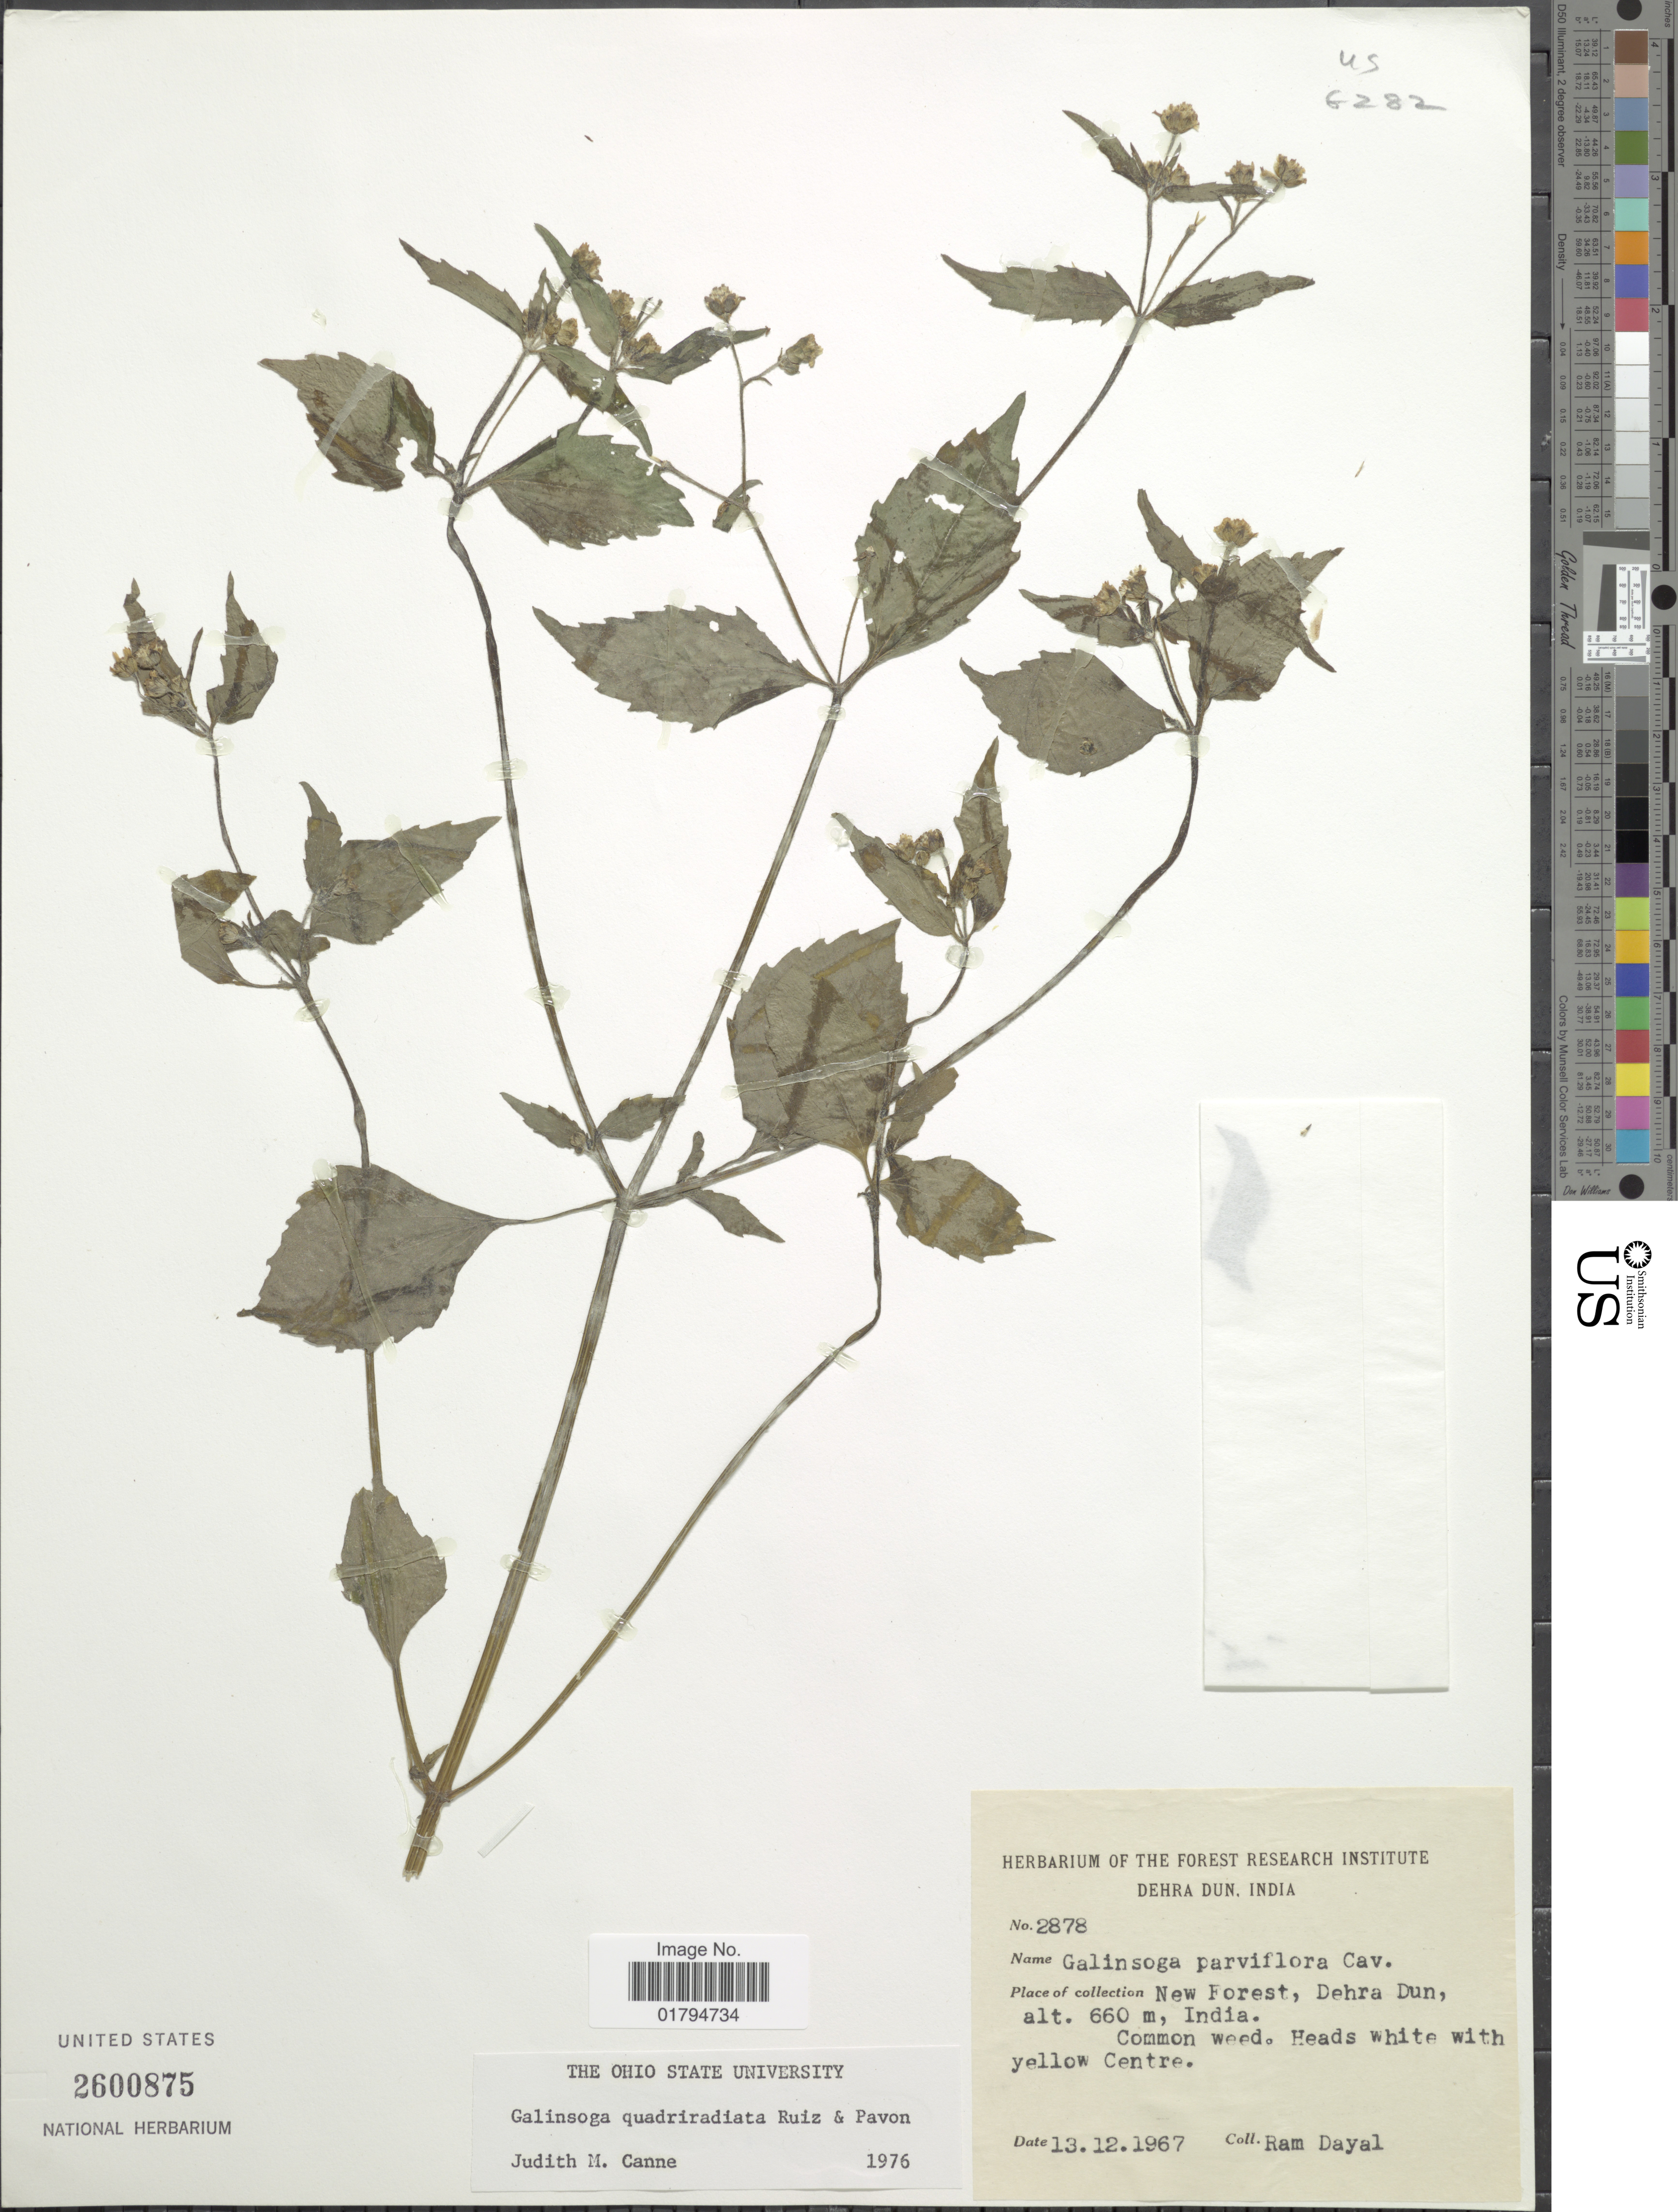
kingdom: Plantae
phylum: Tracheophyta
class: Magnoliopsida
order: Asterales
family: Asteraceae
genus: Galinsoga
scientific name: Galinsoga quadriradiata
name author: Ruiz & Pav.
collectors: R. Dayal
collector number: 2878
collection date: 1967-12-13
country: India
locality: New Forest, Dehra Dun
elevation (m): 660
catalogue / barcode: US 2600875